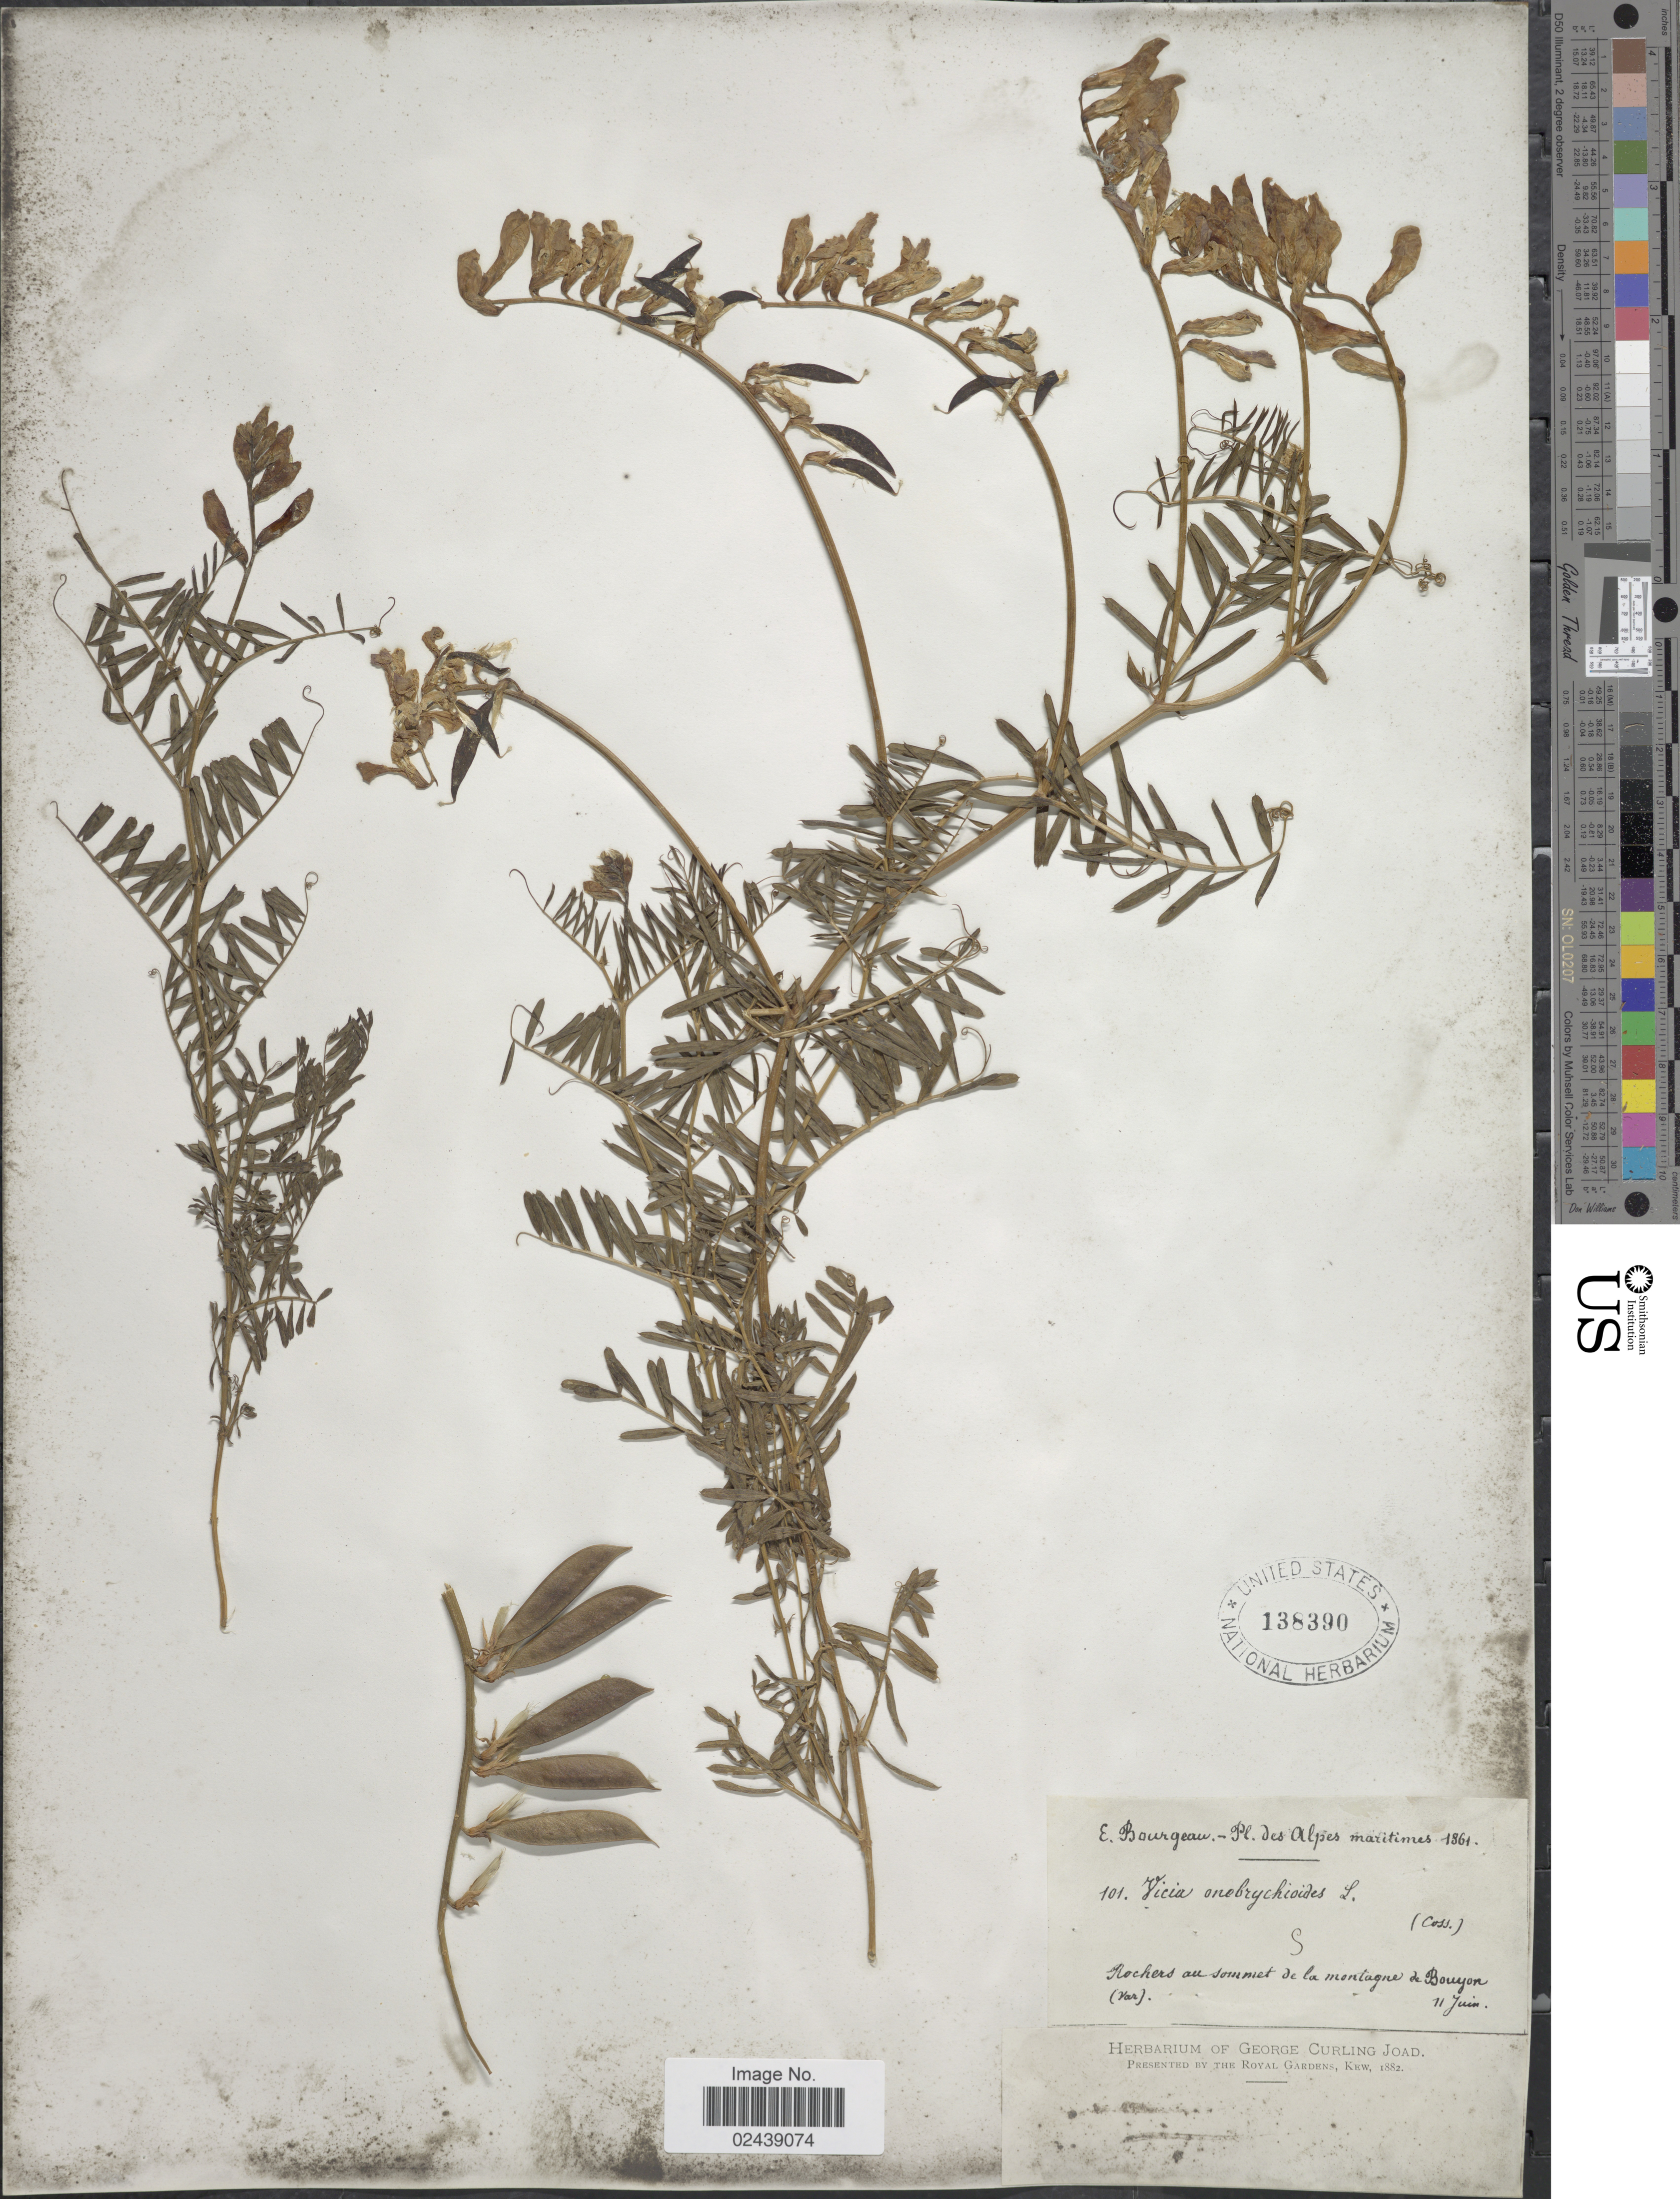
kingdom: Plantae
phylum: Tracheophyta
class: Magnoliopsida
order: Fabales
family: Fabaceae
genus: Vicia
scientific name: Vicia onobrychioides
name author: L.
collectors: E. Bourgeau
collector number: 101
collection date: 1861-06-11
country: France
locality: Rochers au somniet de la montagne de Bouyon (Var.)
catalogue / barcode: US 138390